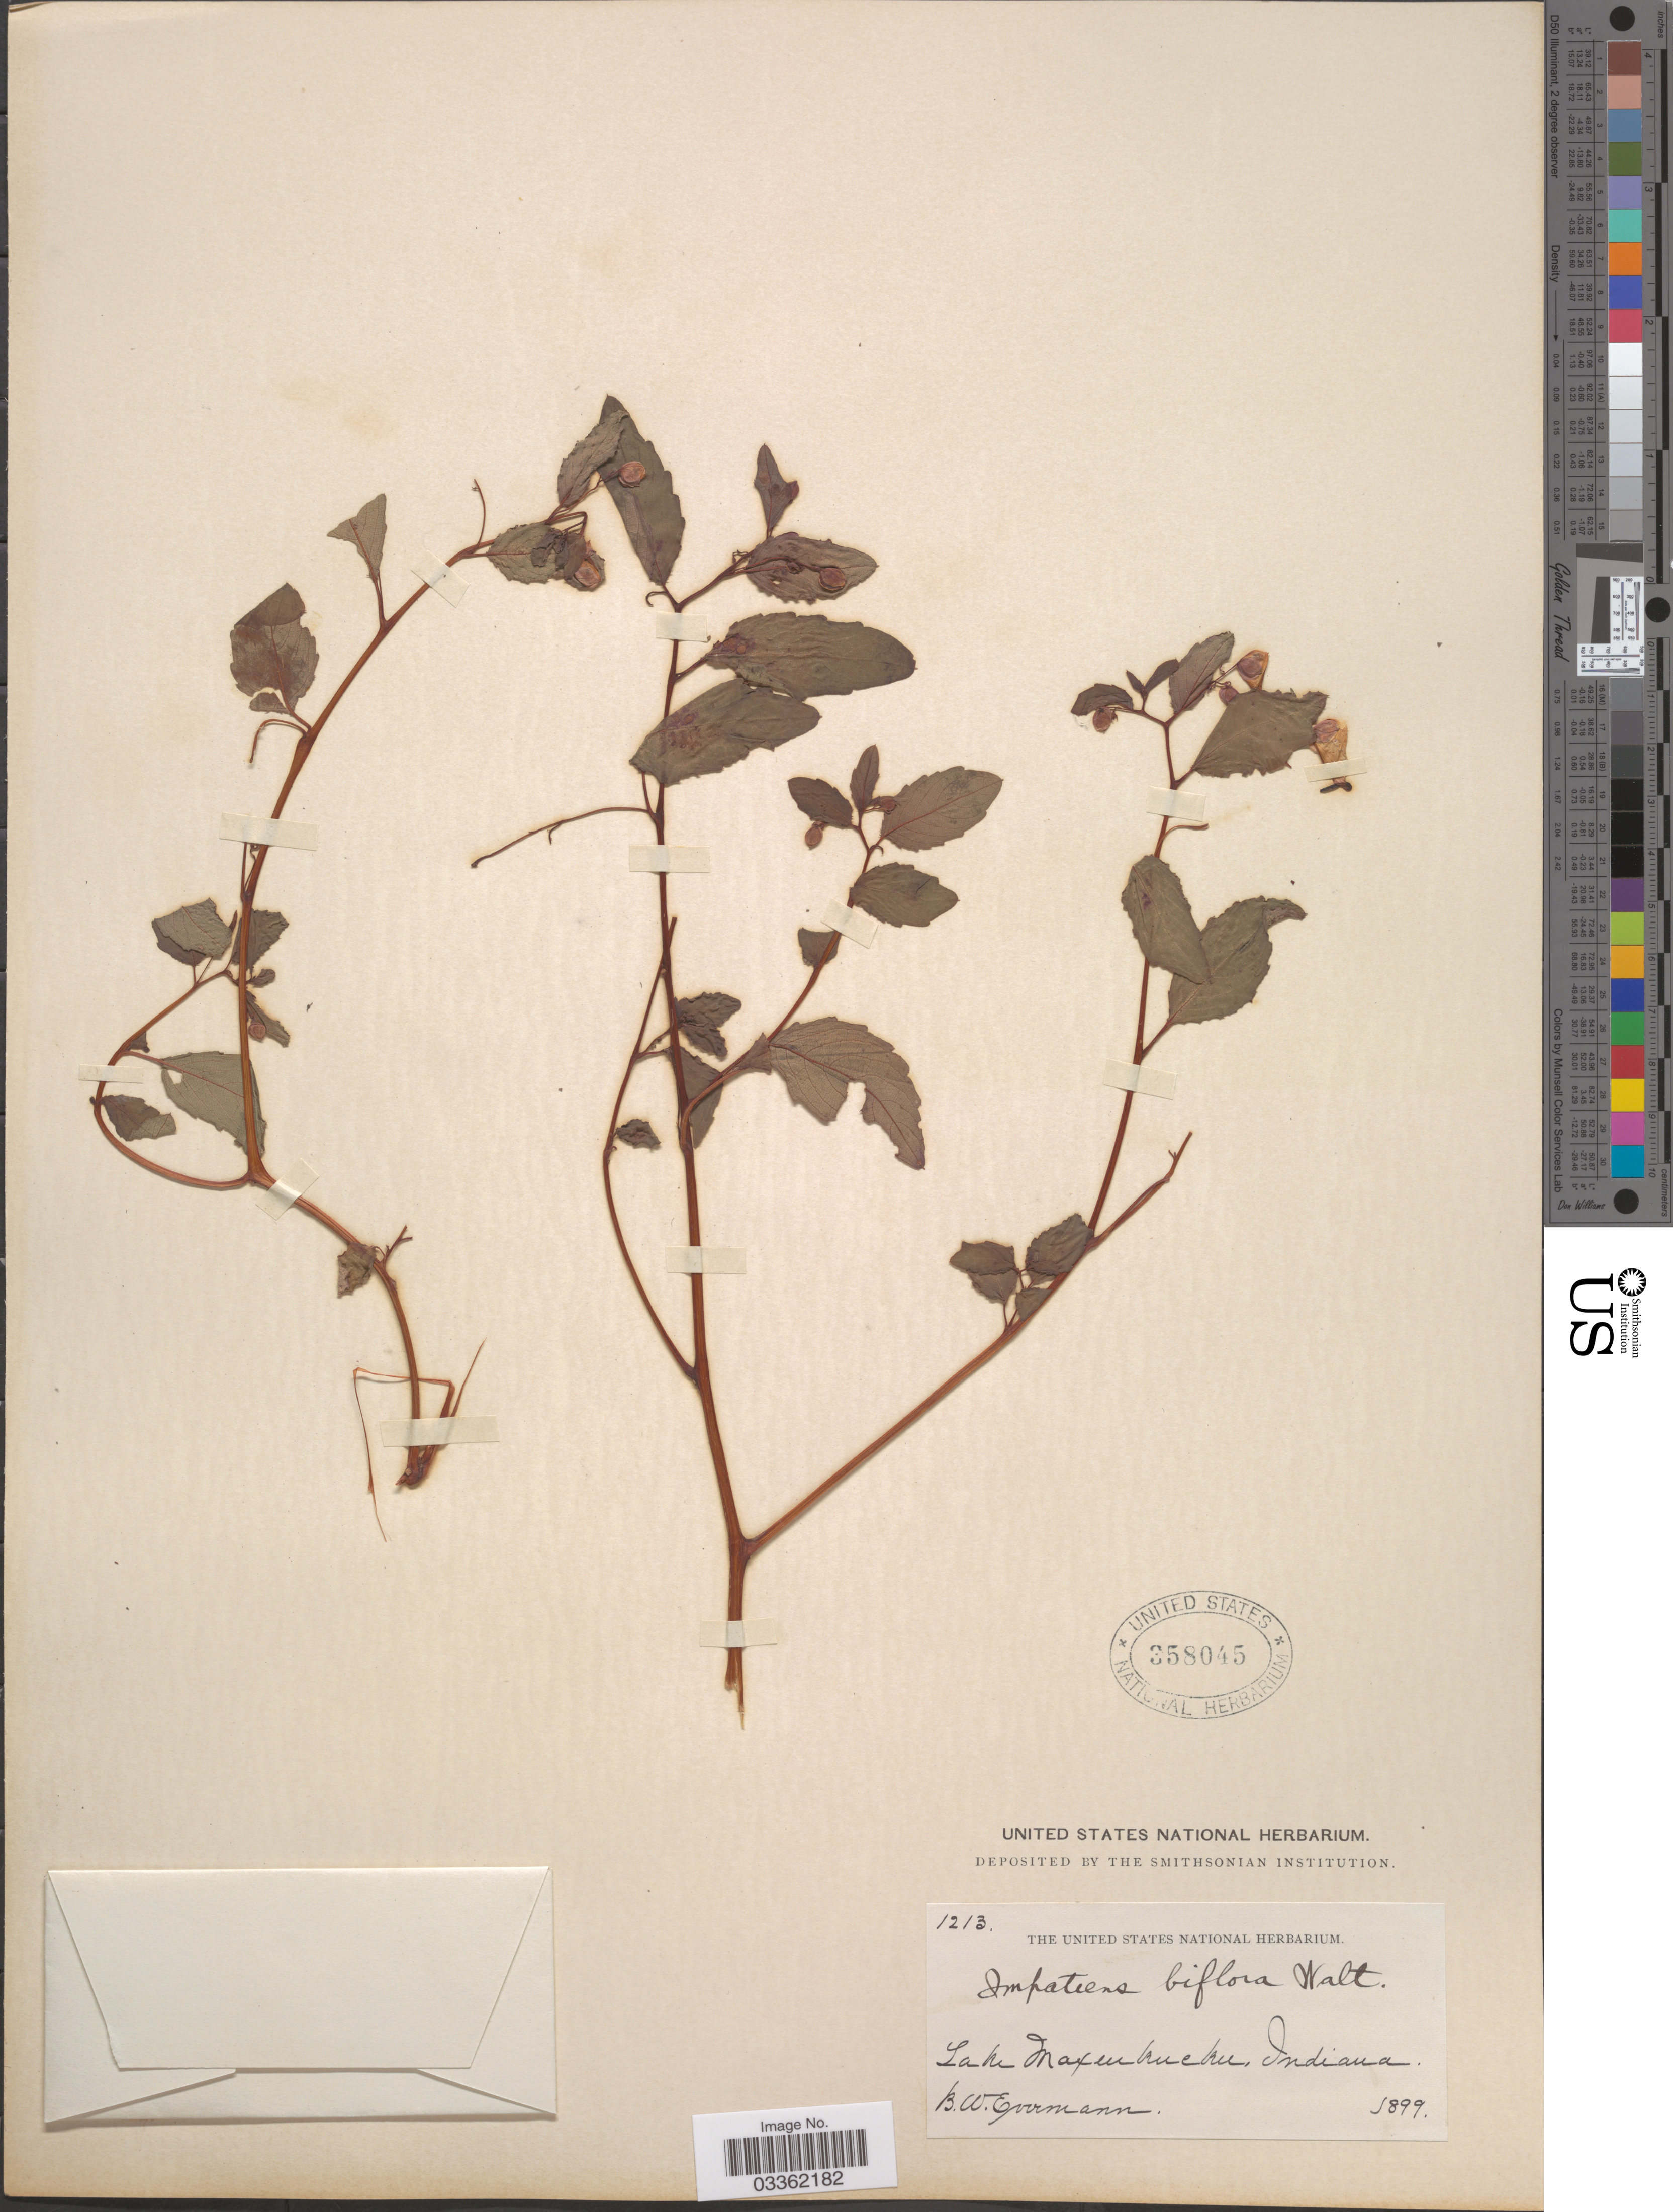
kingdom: Plantae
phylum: Tracheophyta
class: Magnoliopsida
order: Ericales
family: Balsaminaceae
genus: Impatiens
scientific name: Impatiens capensis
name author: Meerb.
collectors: B. W. Evermann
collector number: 1213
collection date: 1899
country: United States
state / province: Indiana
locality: Lake Maxinkuckee.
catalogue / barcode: US 358045